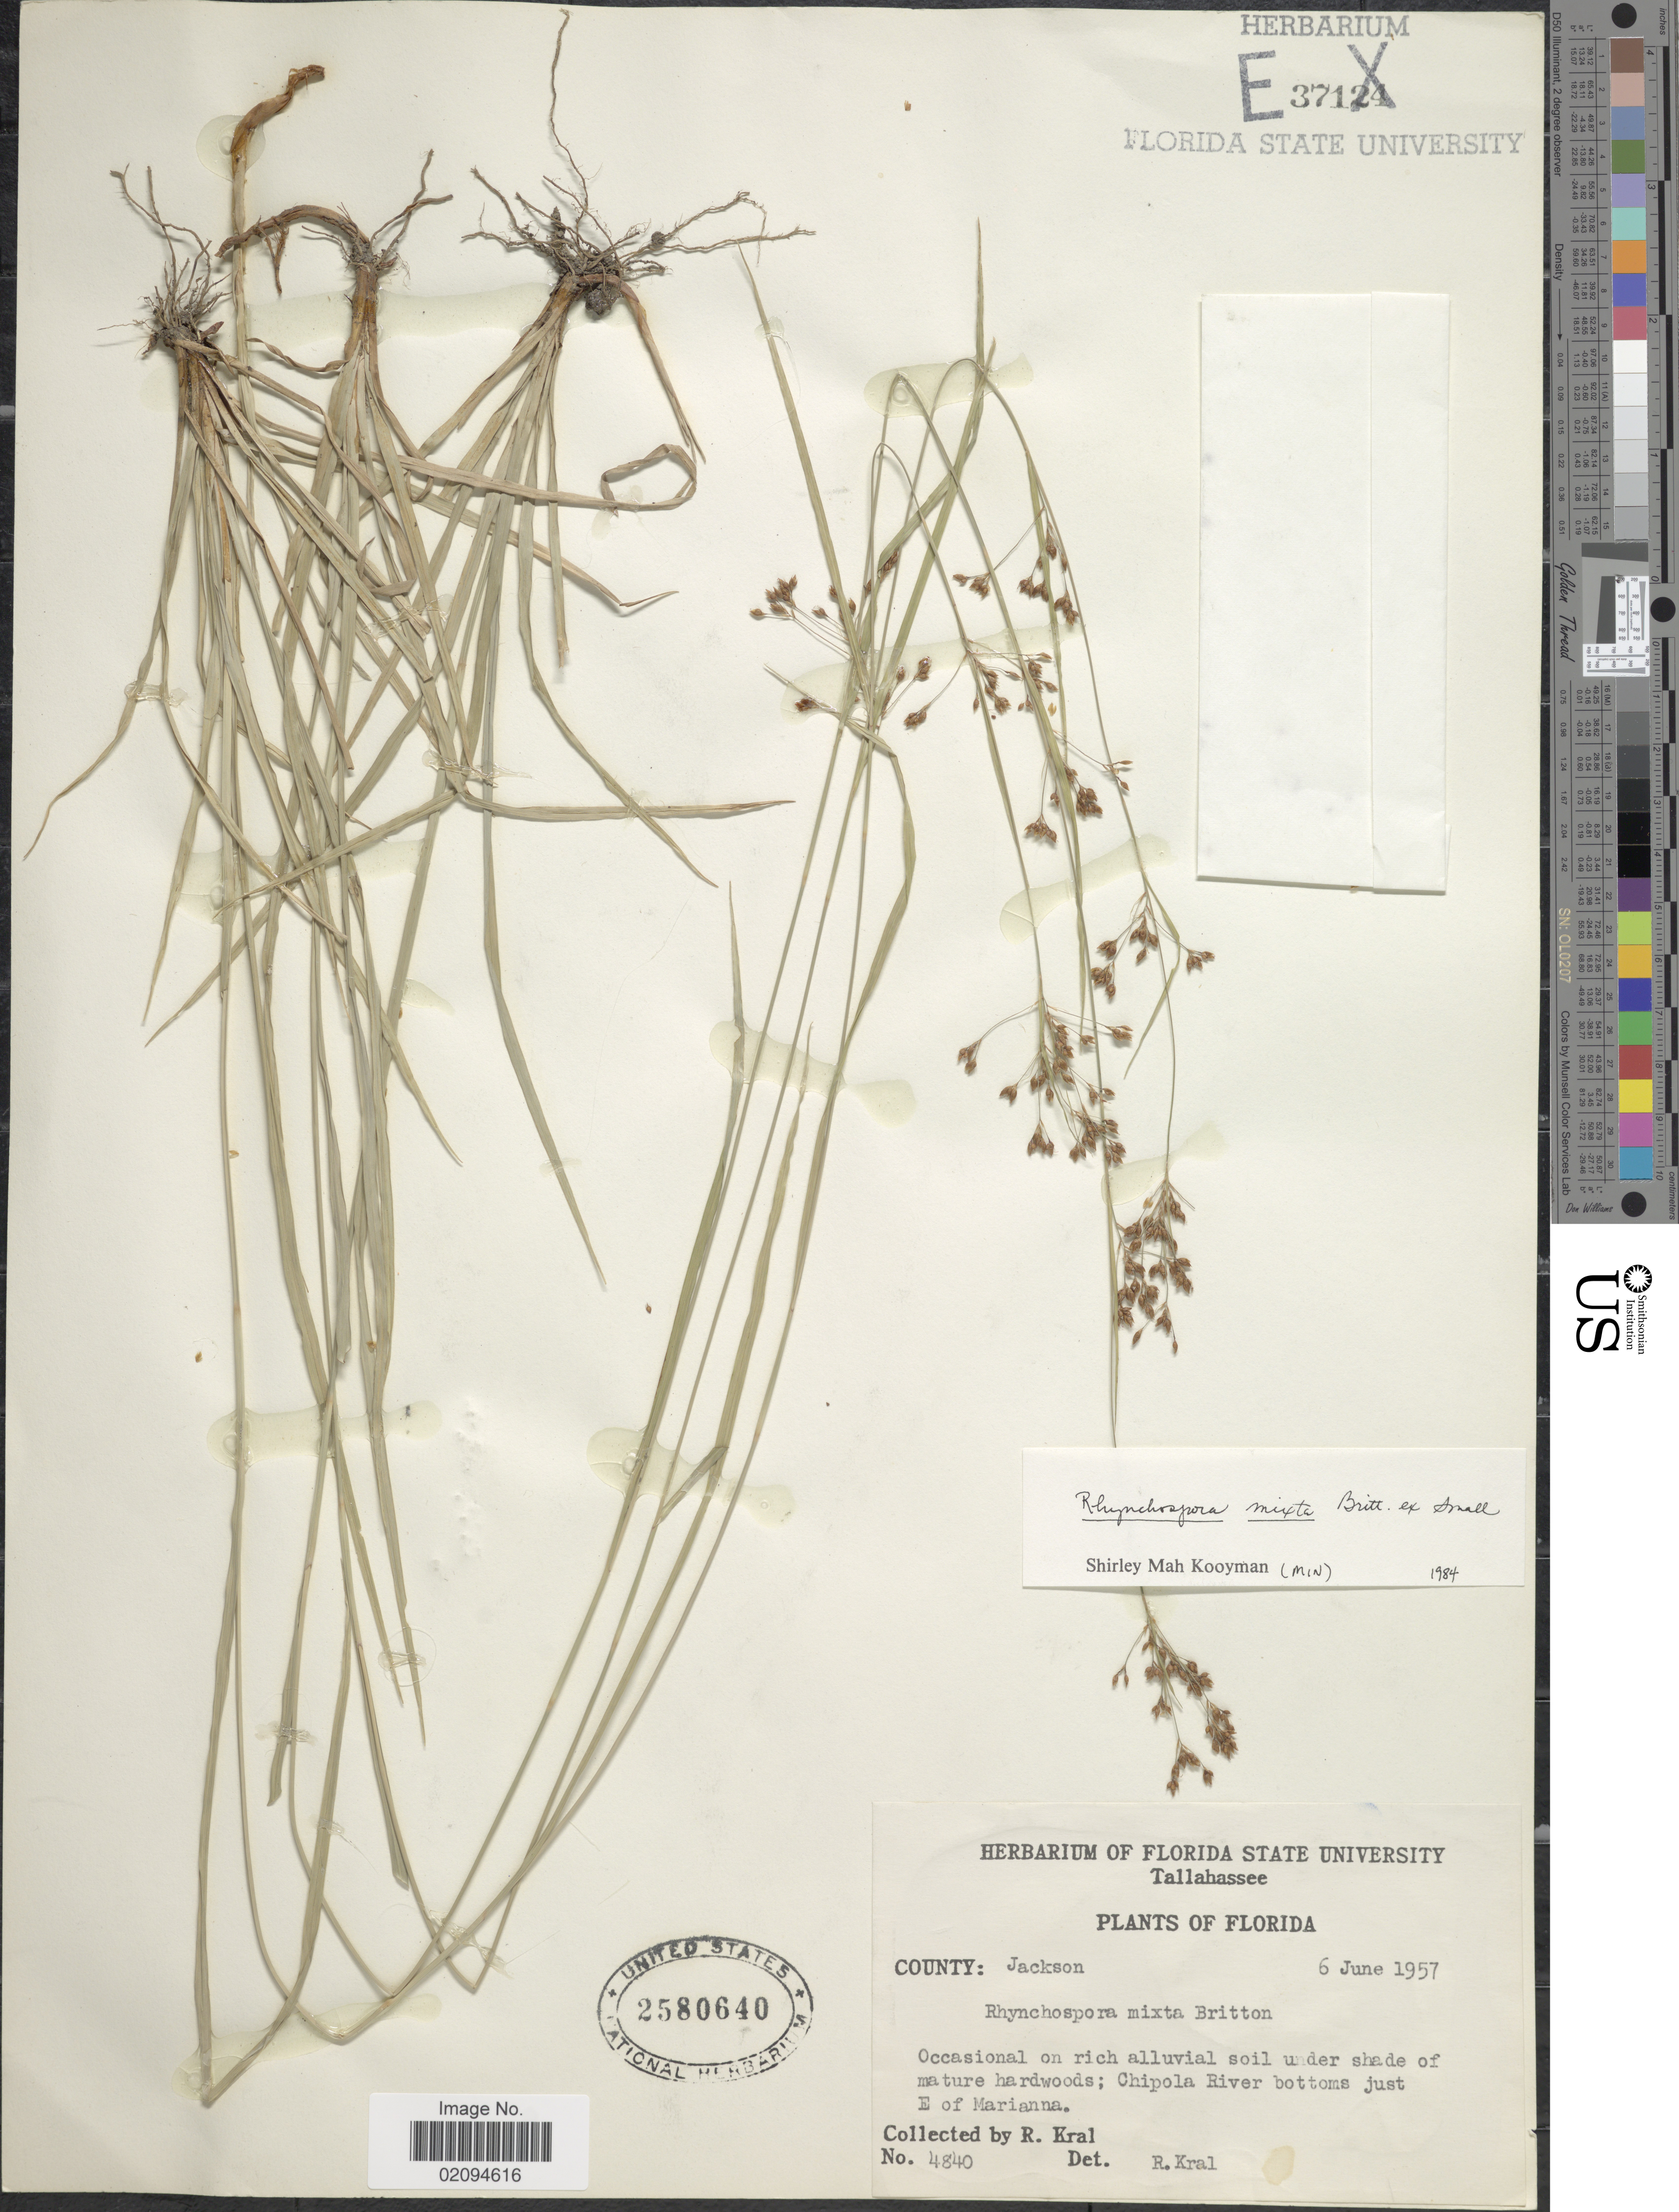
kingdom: Plantae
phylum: Tracheophyta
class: Liliopsida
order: Poales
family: Cyperaceae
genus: Rhynchospora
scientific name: Rhynchospora mixta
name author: Britton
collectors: R. Kral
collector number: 4840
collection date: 1957-06-06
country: United States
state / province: Florida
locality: County: Jackson. Chipola River bottoms just E of Marianna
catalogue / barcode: US 2580640